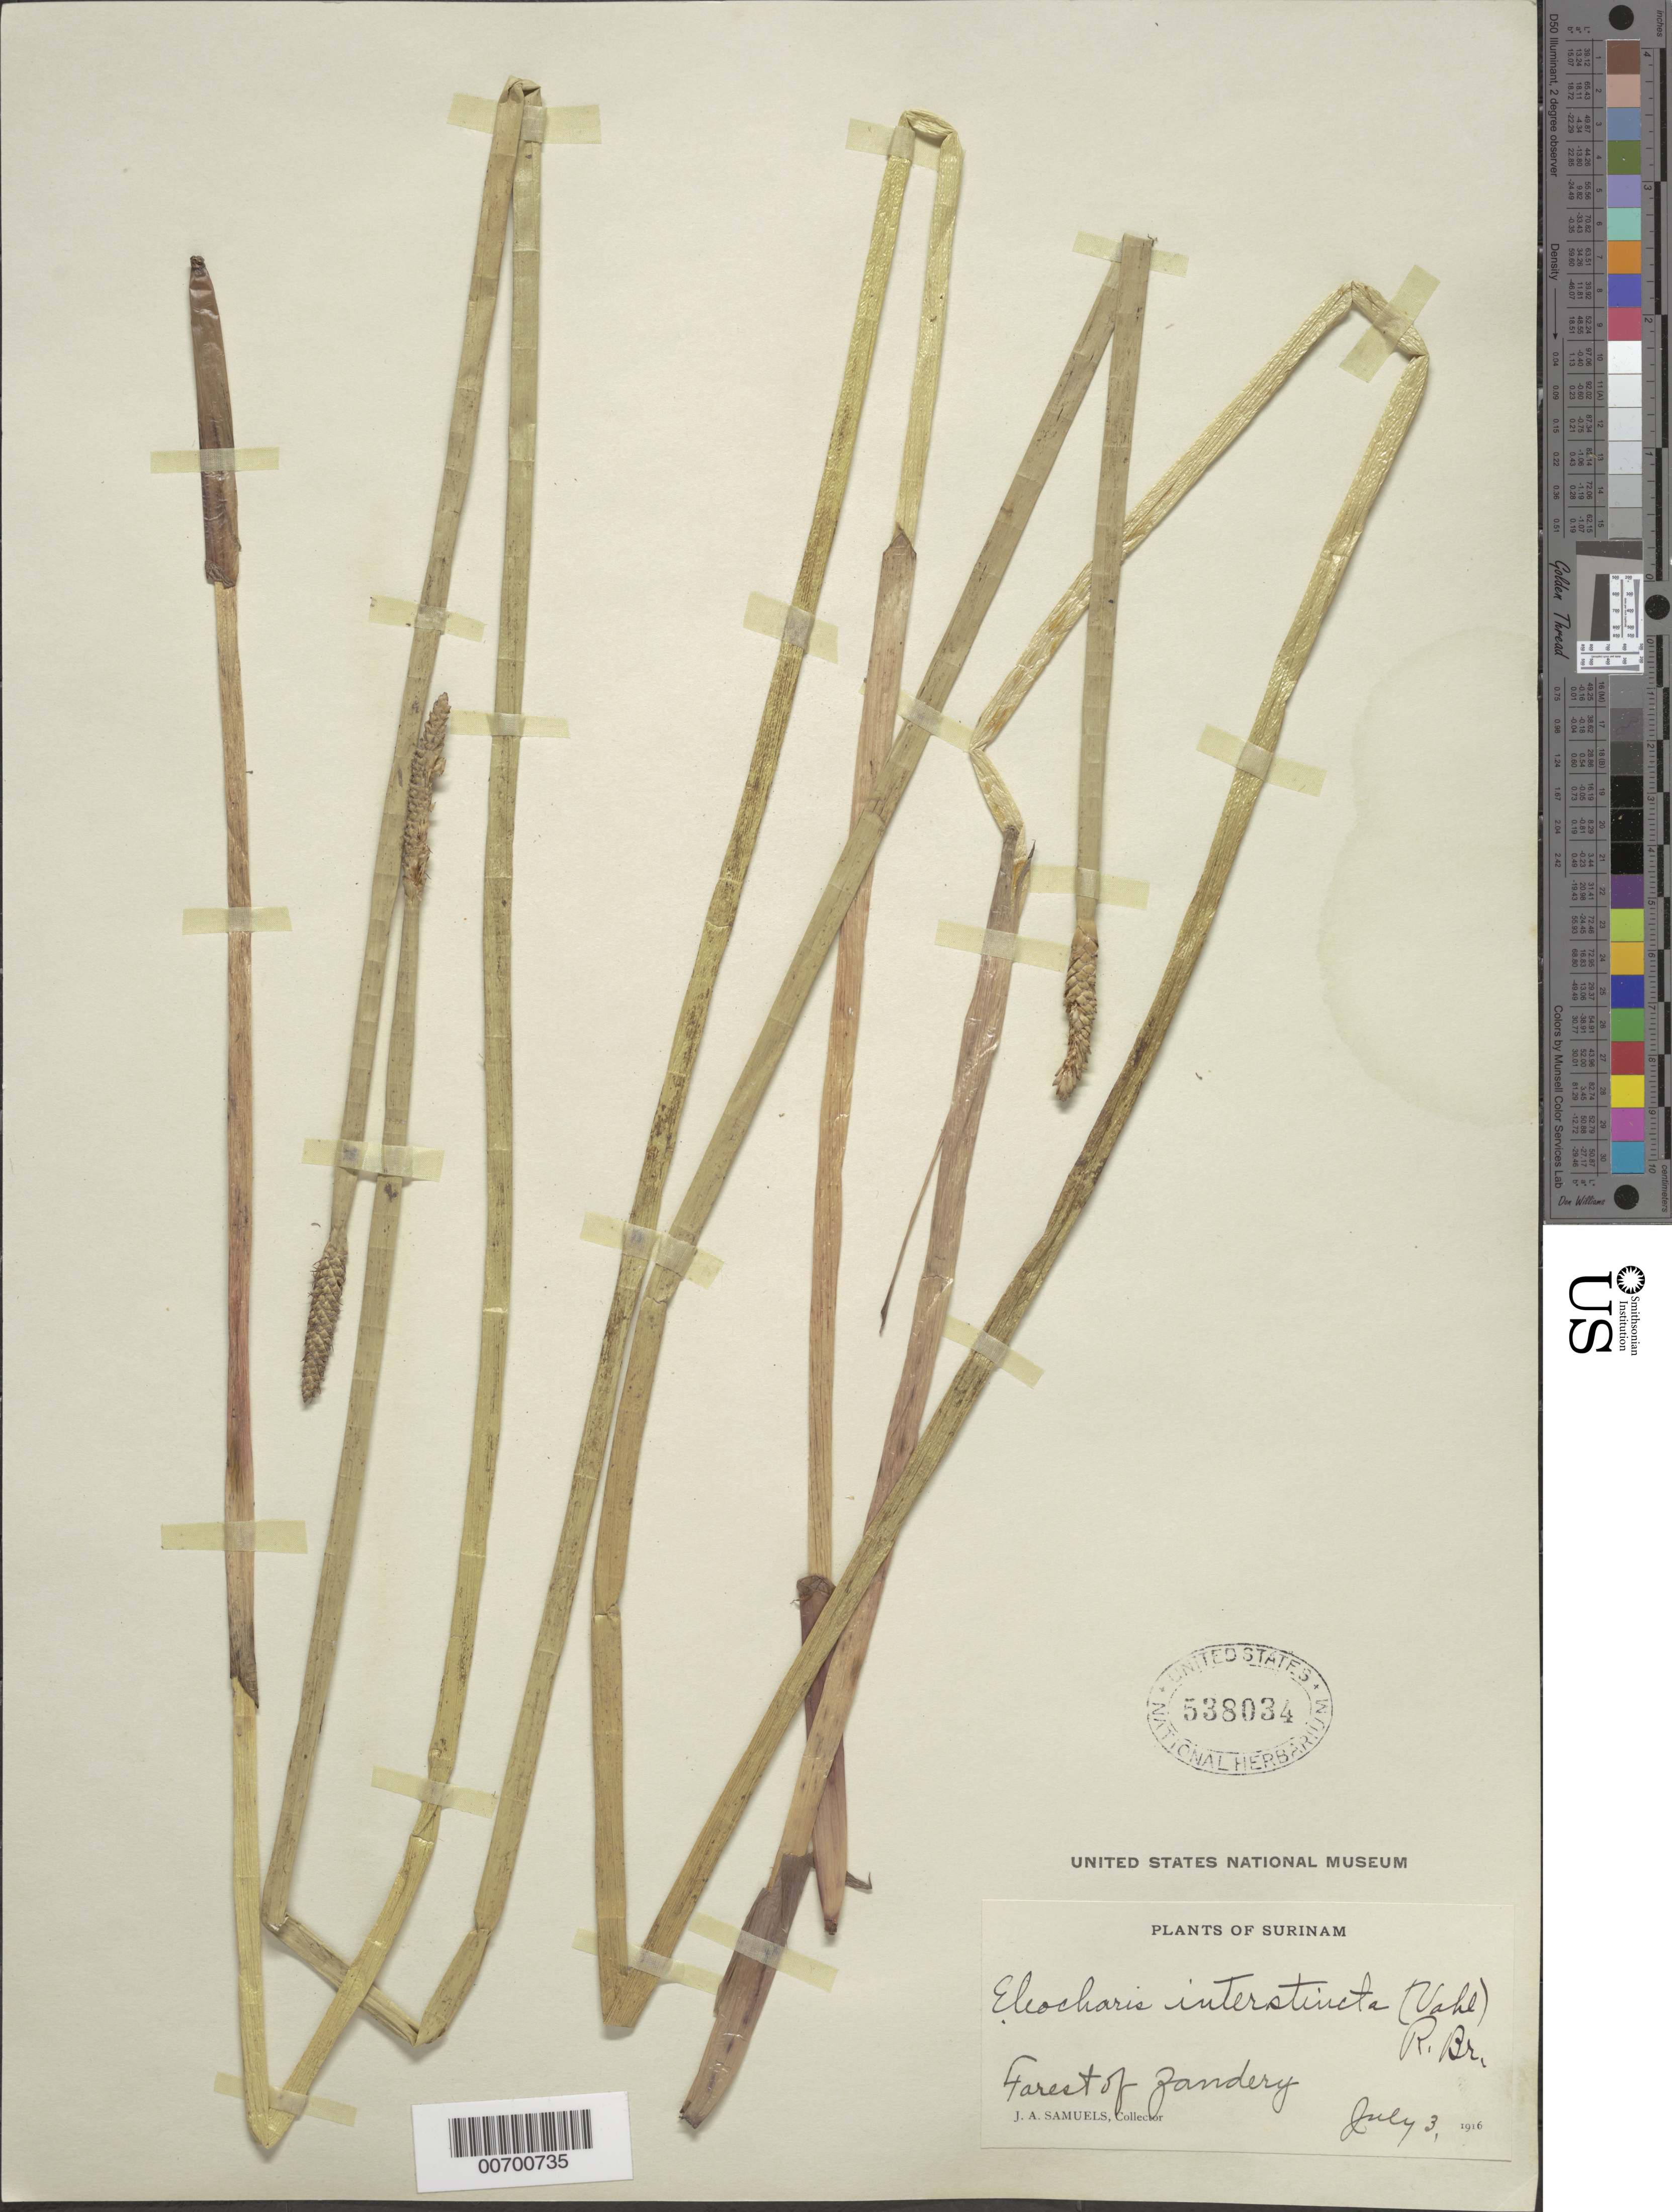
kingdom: Plantae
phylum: Tracheophyta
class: Liliopsida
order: Poales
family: Cyperaceae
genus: Eleocharis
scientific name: Eleocharis interstincta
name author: (Vahl) Roem. & Schult.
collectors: J. A. Samuels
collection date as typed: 3-Jul-16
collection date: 1916-07-03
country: Suriname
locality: Forest of Zandery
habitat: Forest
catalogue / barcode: US 538034